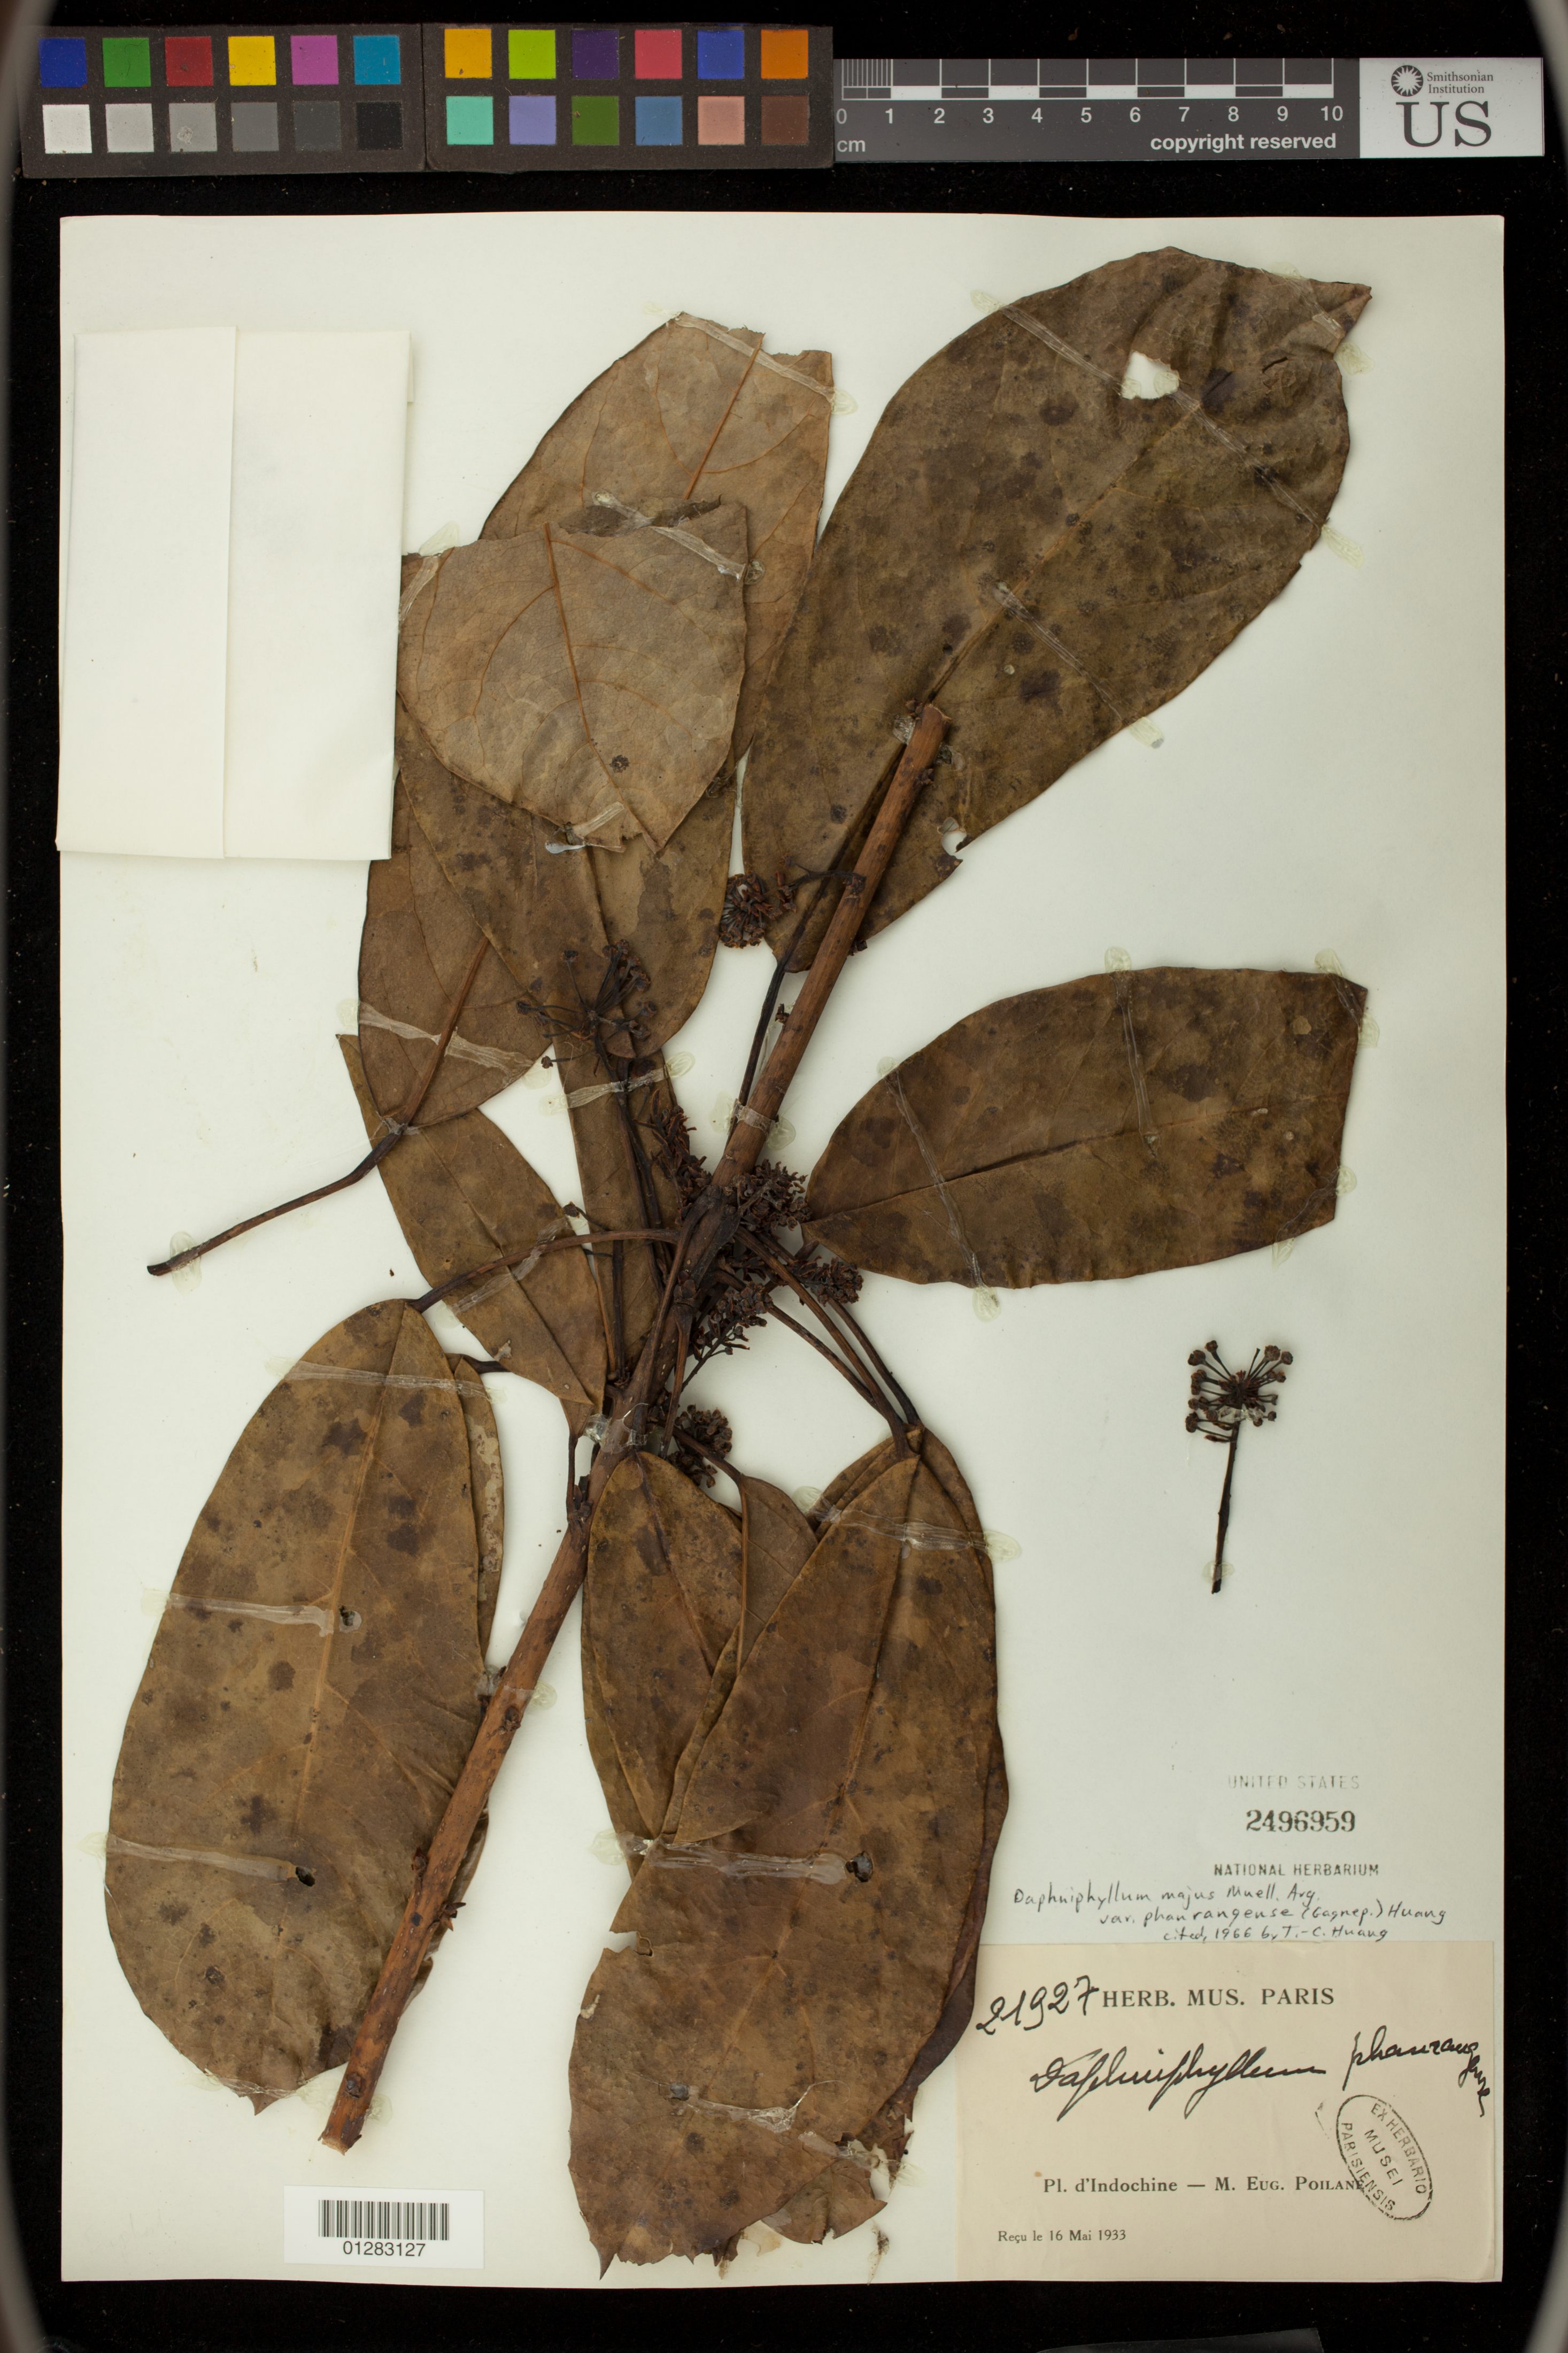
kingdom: Plantae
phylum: Tracheophyta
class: Magnoliopsida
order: Saxifragales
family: Daphniphyllaceae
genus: Daphniphyllum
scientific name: Daphniphyllum majus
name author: Müll. Arg.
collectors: E. Poilane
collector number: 21927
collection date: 1933-03-16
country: Vietnam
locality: Plante d'Indochine [i.e. South-east Asia]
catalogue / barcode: US 2496959